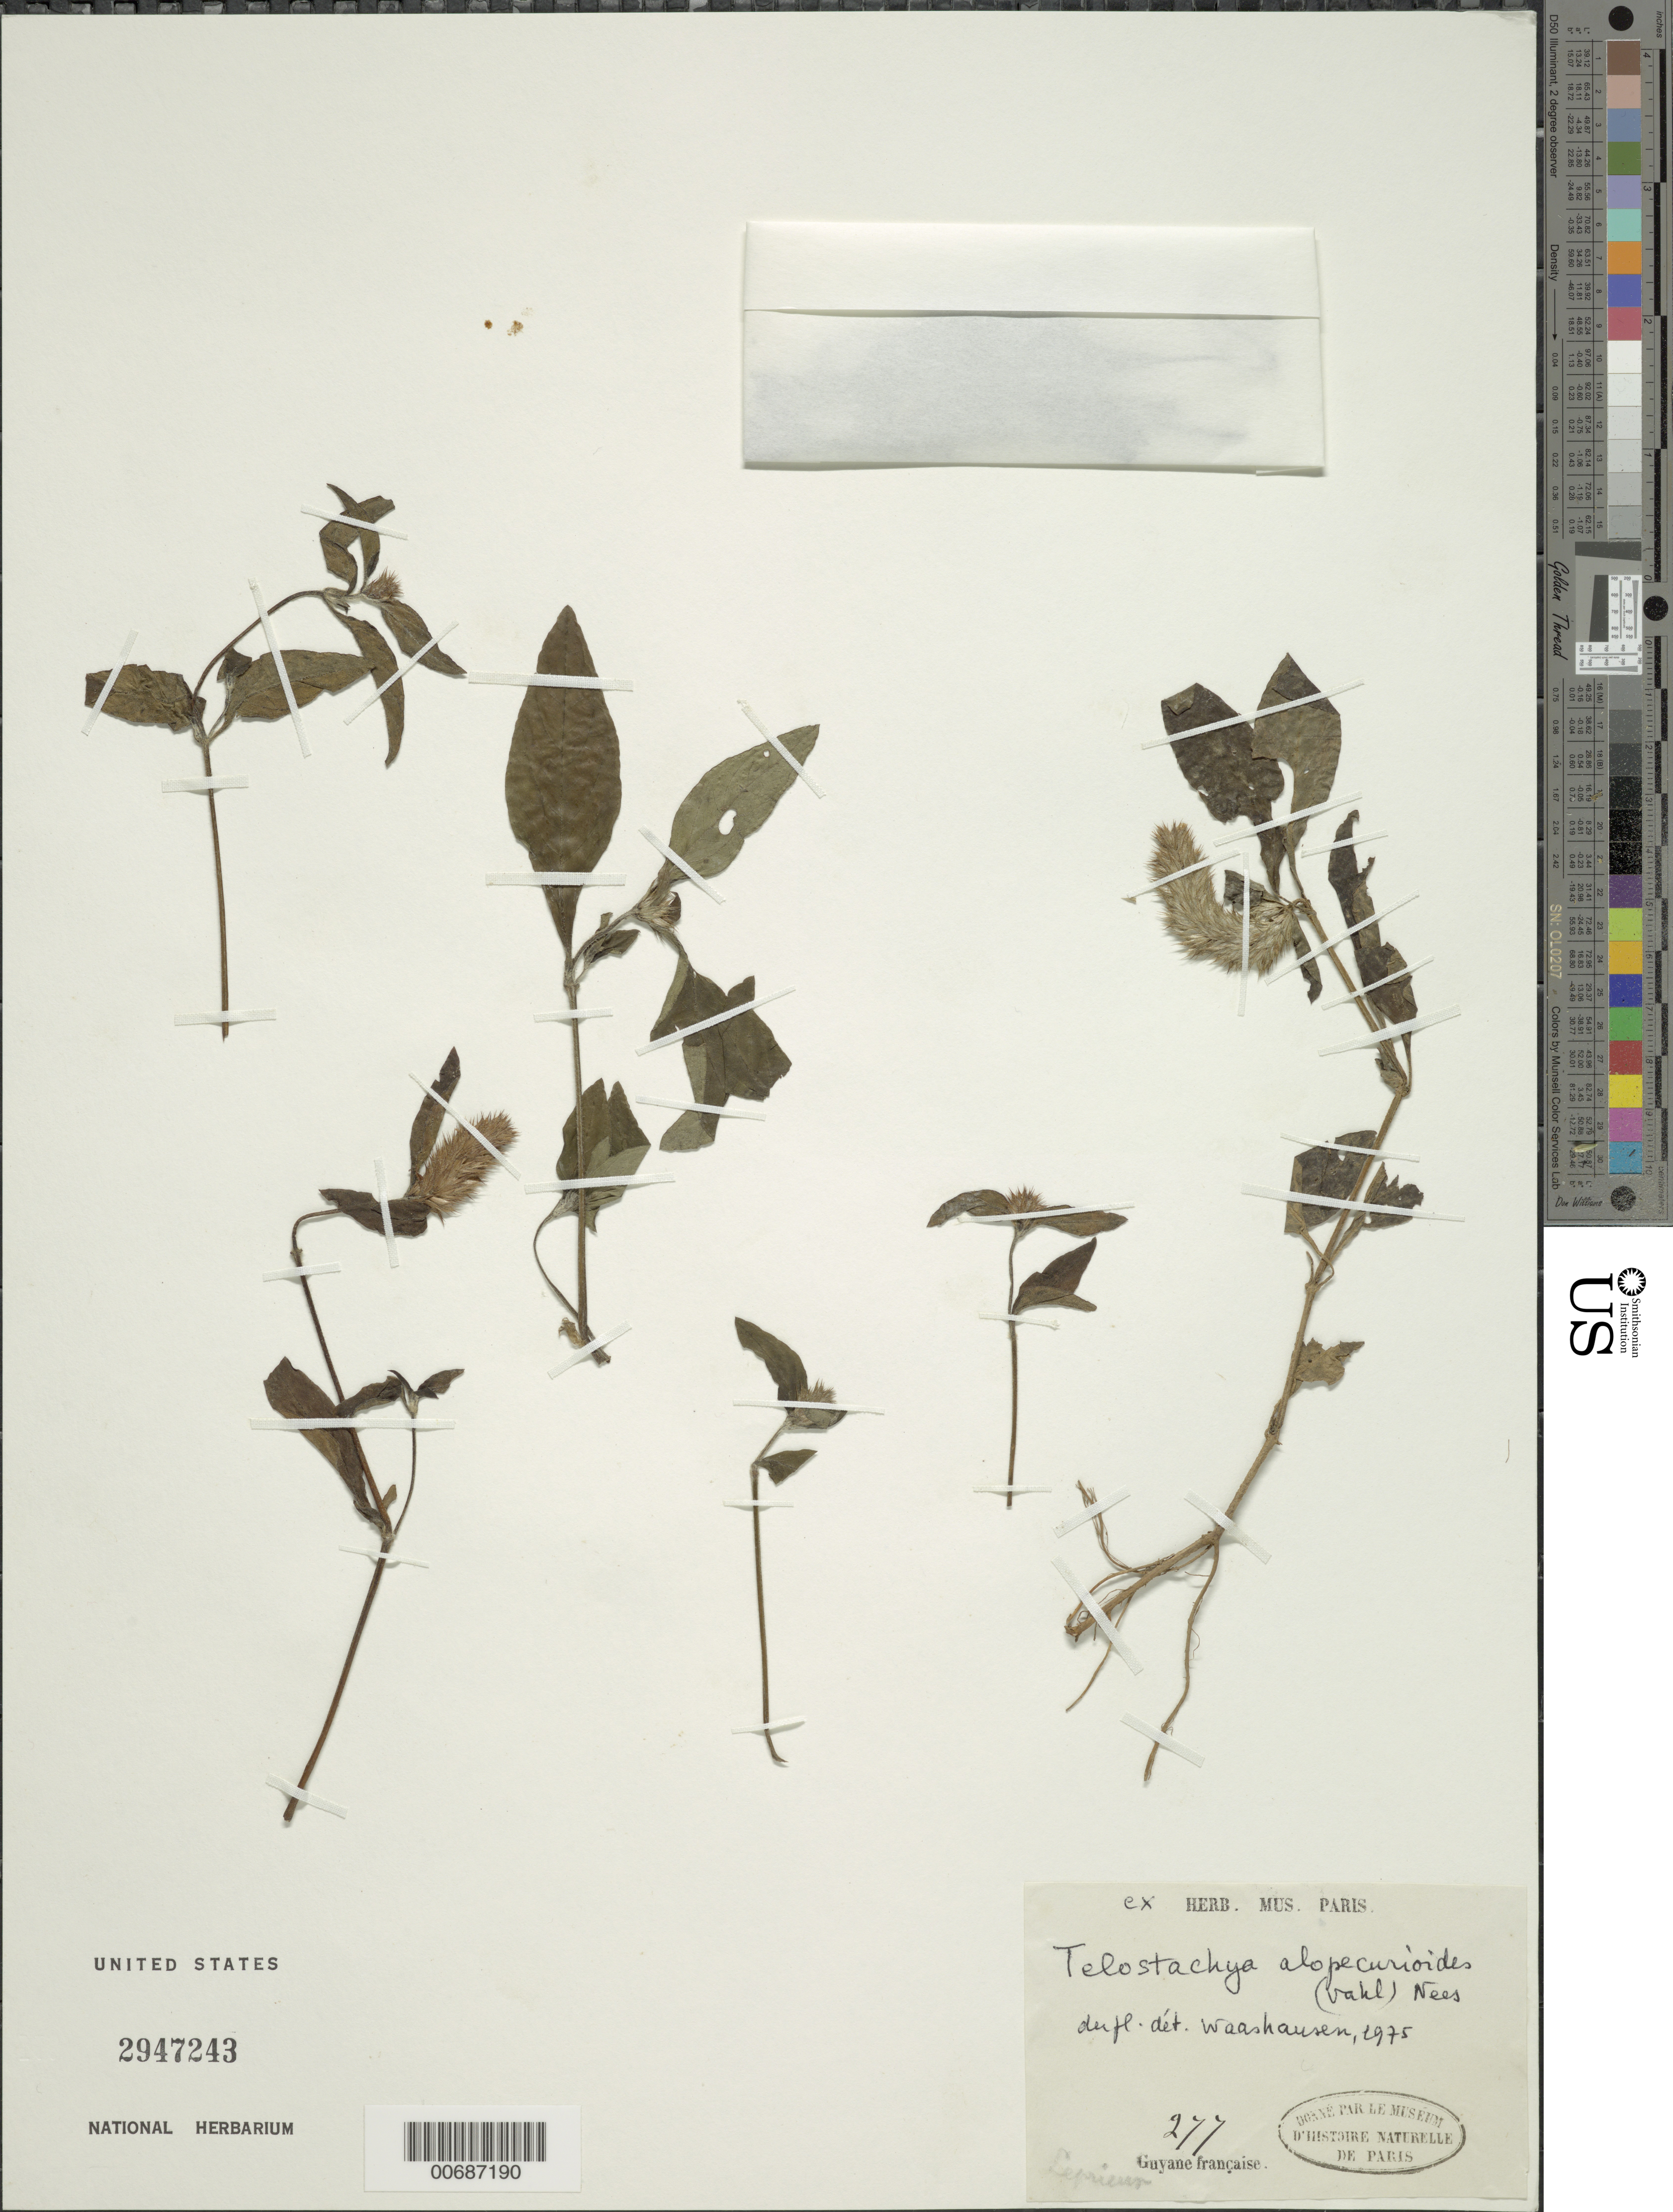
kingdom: Plantae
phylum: Tracheophyta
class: Magnoliopsida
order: Lamiales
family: Acanthaceae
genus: Teliostachya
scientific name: Teliostachya alopecuroidea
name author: (Vahl) Nees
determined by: Wasshausen, Dieter C., (BOT), Smithsonian Institution - National Museum of Natural History (UNITED STATES)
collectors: F. M. R. Leprieur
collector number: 277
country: French Guiana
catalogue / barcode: US 2947243